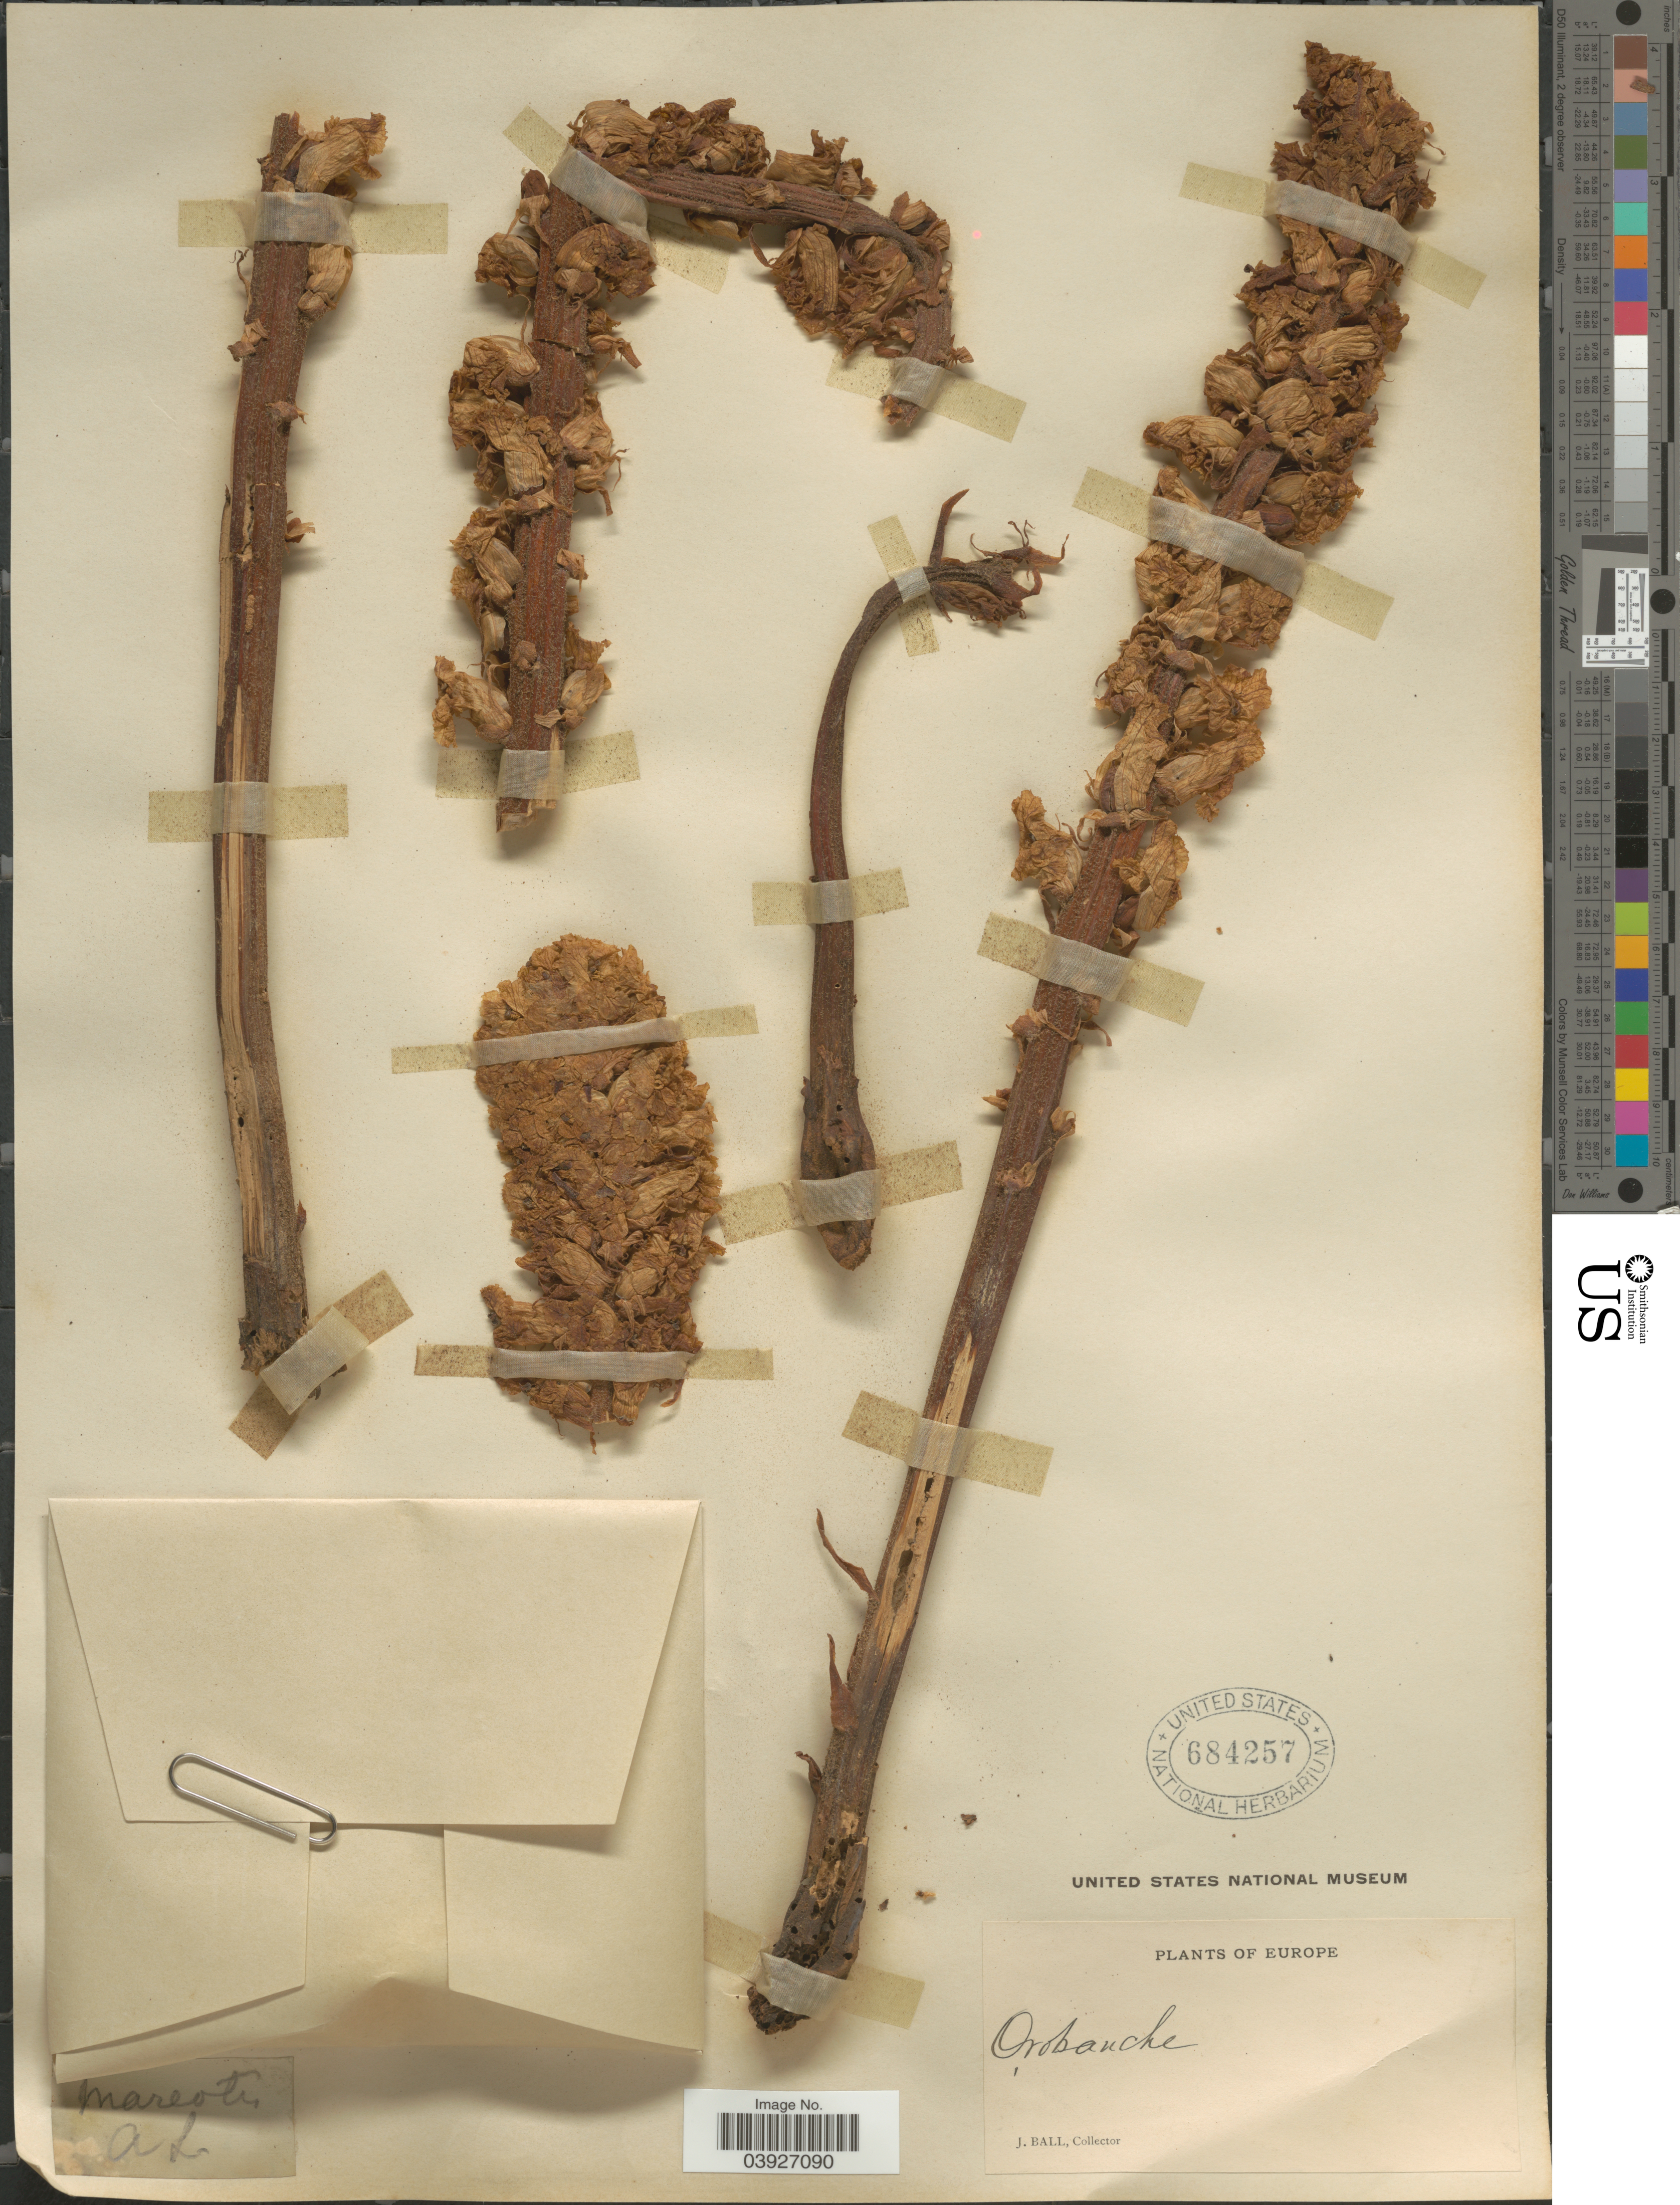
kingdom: Plantae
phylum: Tracheophyta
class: Magnoliopsida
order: Lamiales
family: Orobanchaceae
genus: Epifagus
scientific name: Epifagus sp.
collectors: J. Ball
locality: Europe.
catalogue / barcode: US 684257